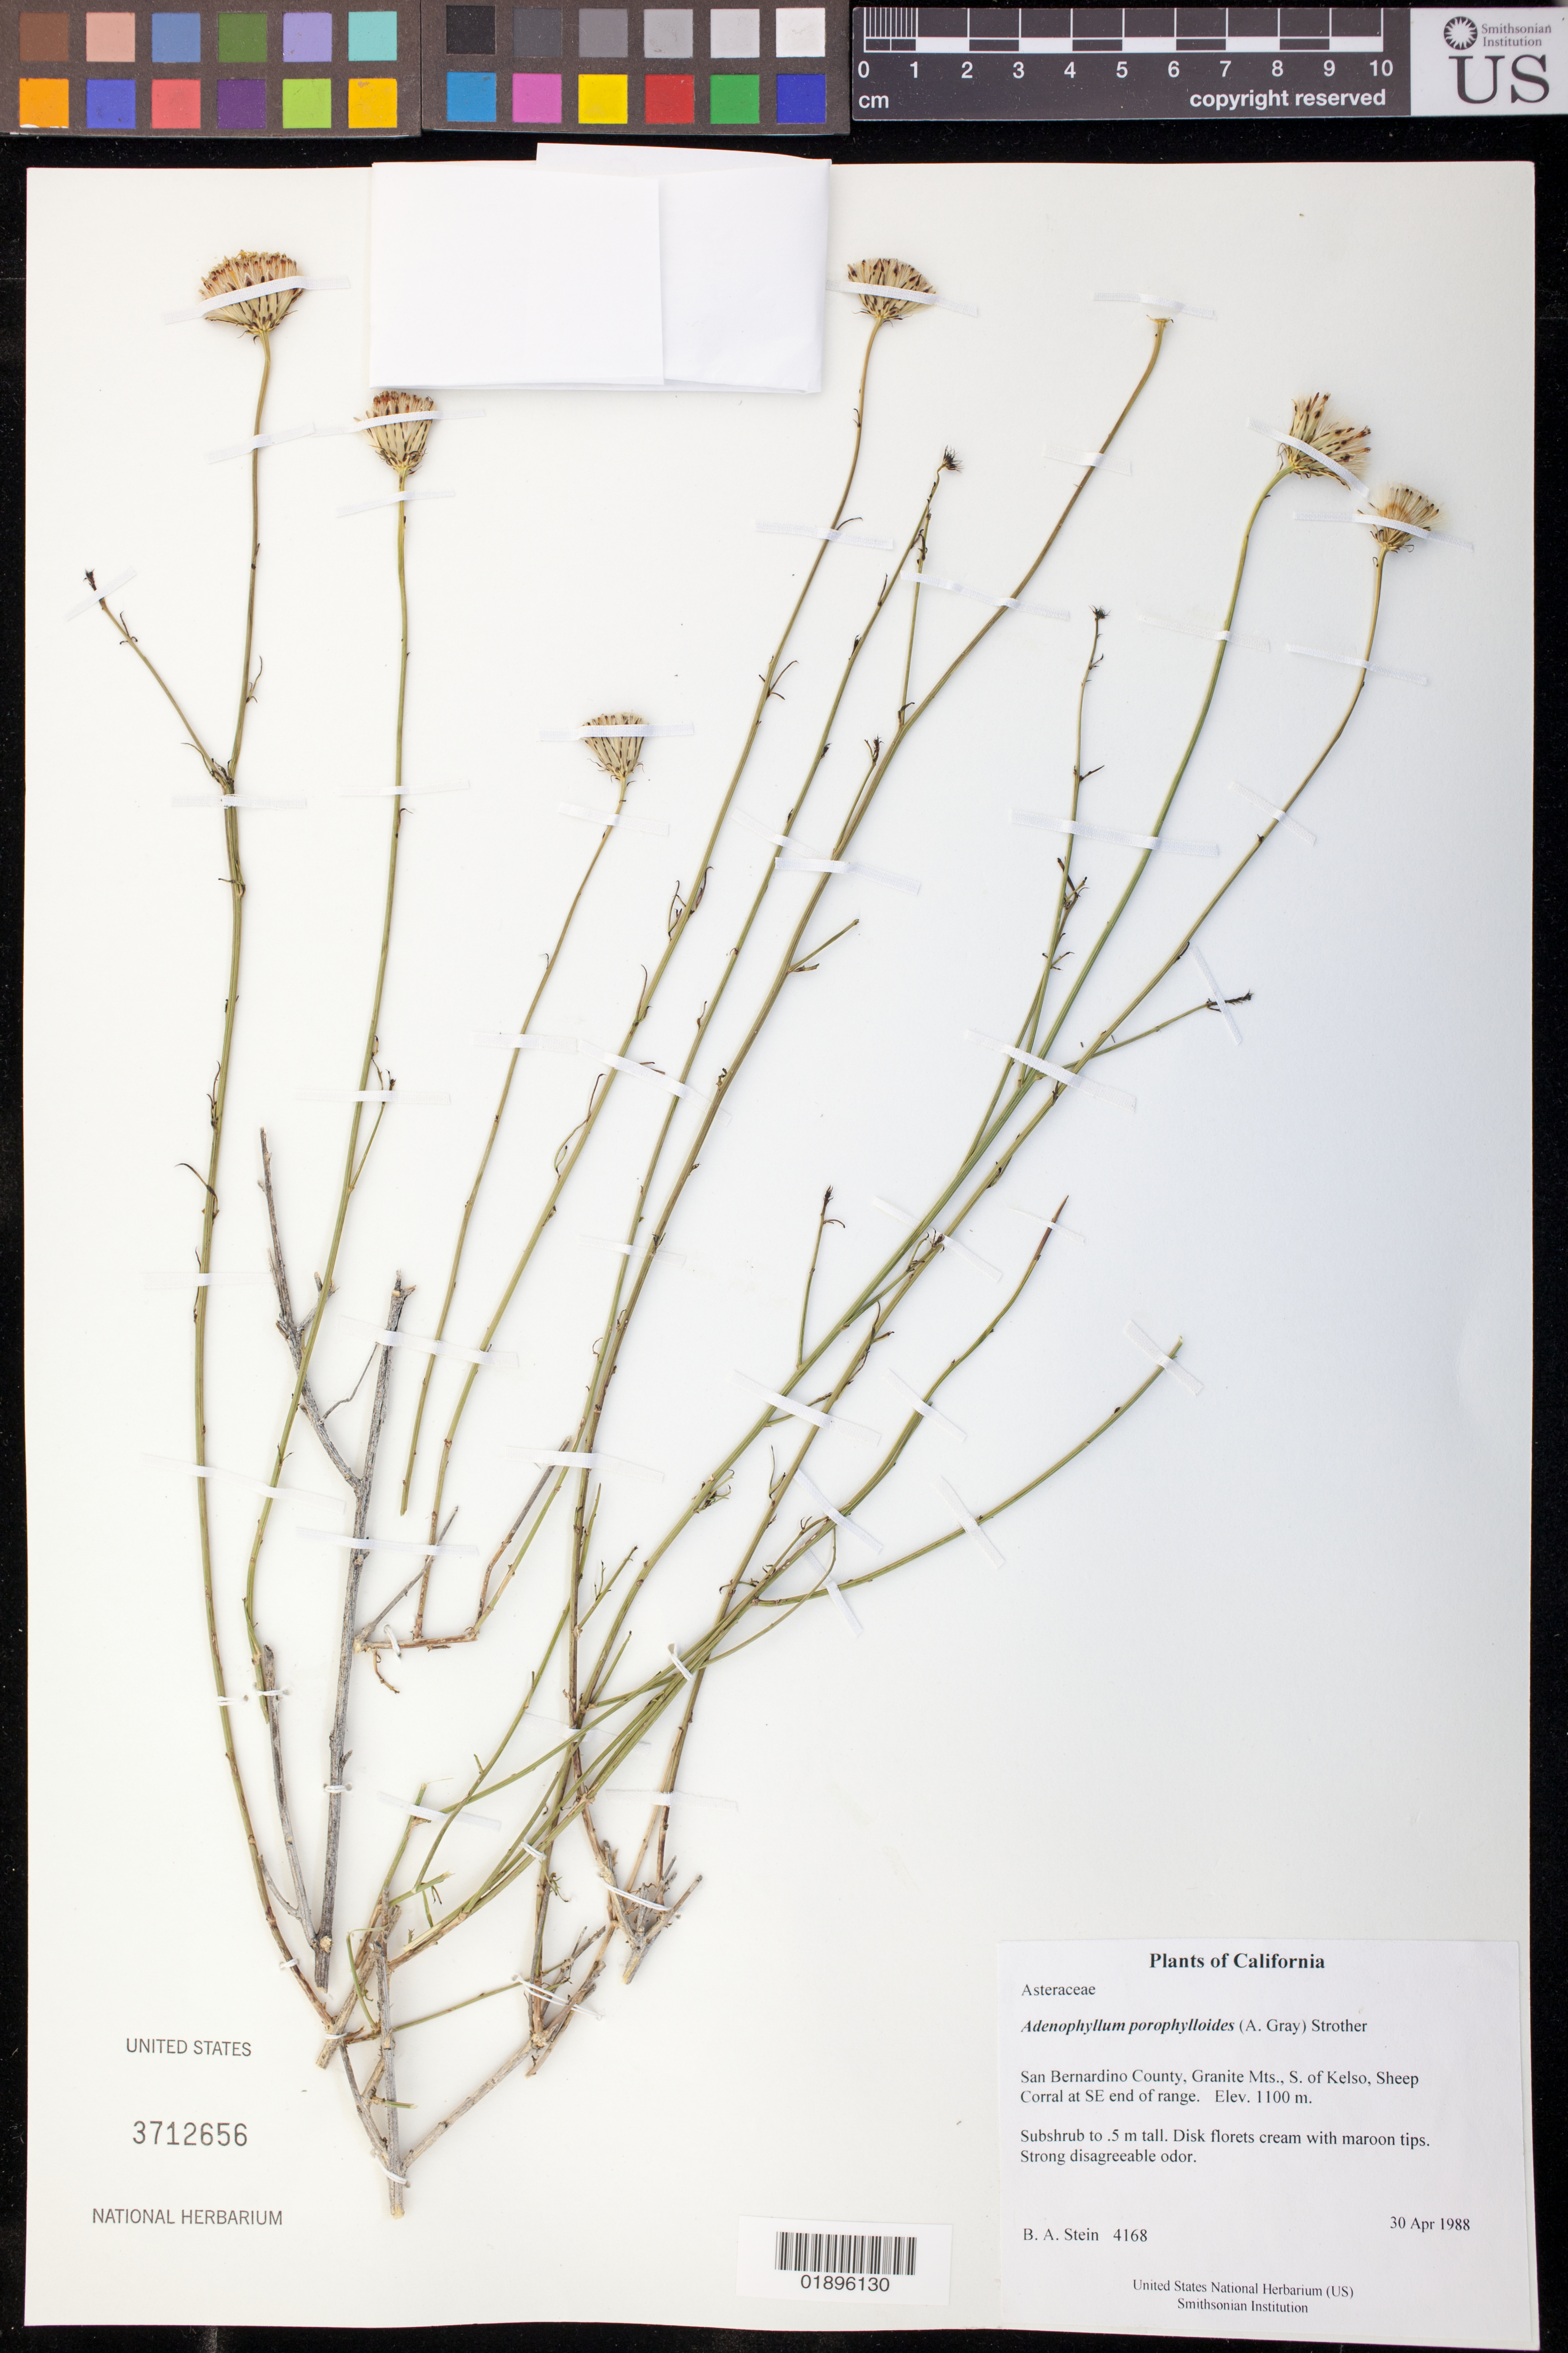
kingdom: Plantae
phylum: Tracheophyta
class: Magnoliopsida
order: Asterales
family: Asteraceae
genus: Adenophyllum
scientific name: Adenophyllum porophylloides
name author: (A. Gray) Strother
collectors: B. A. Stein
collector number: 4168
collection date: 1988-04-30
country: United States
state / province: California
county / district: San Bernardino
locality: Granite Mts., S. of Kelso, sheep corral at SE end of range.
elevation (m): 1100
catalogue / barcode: US 3712656